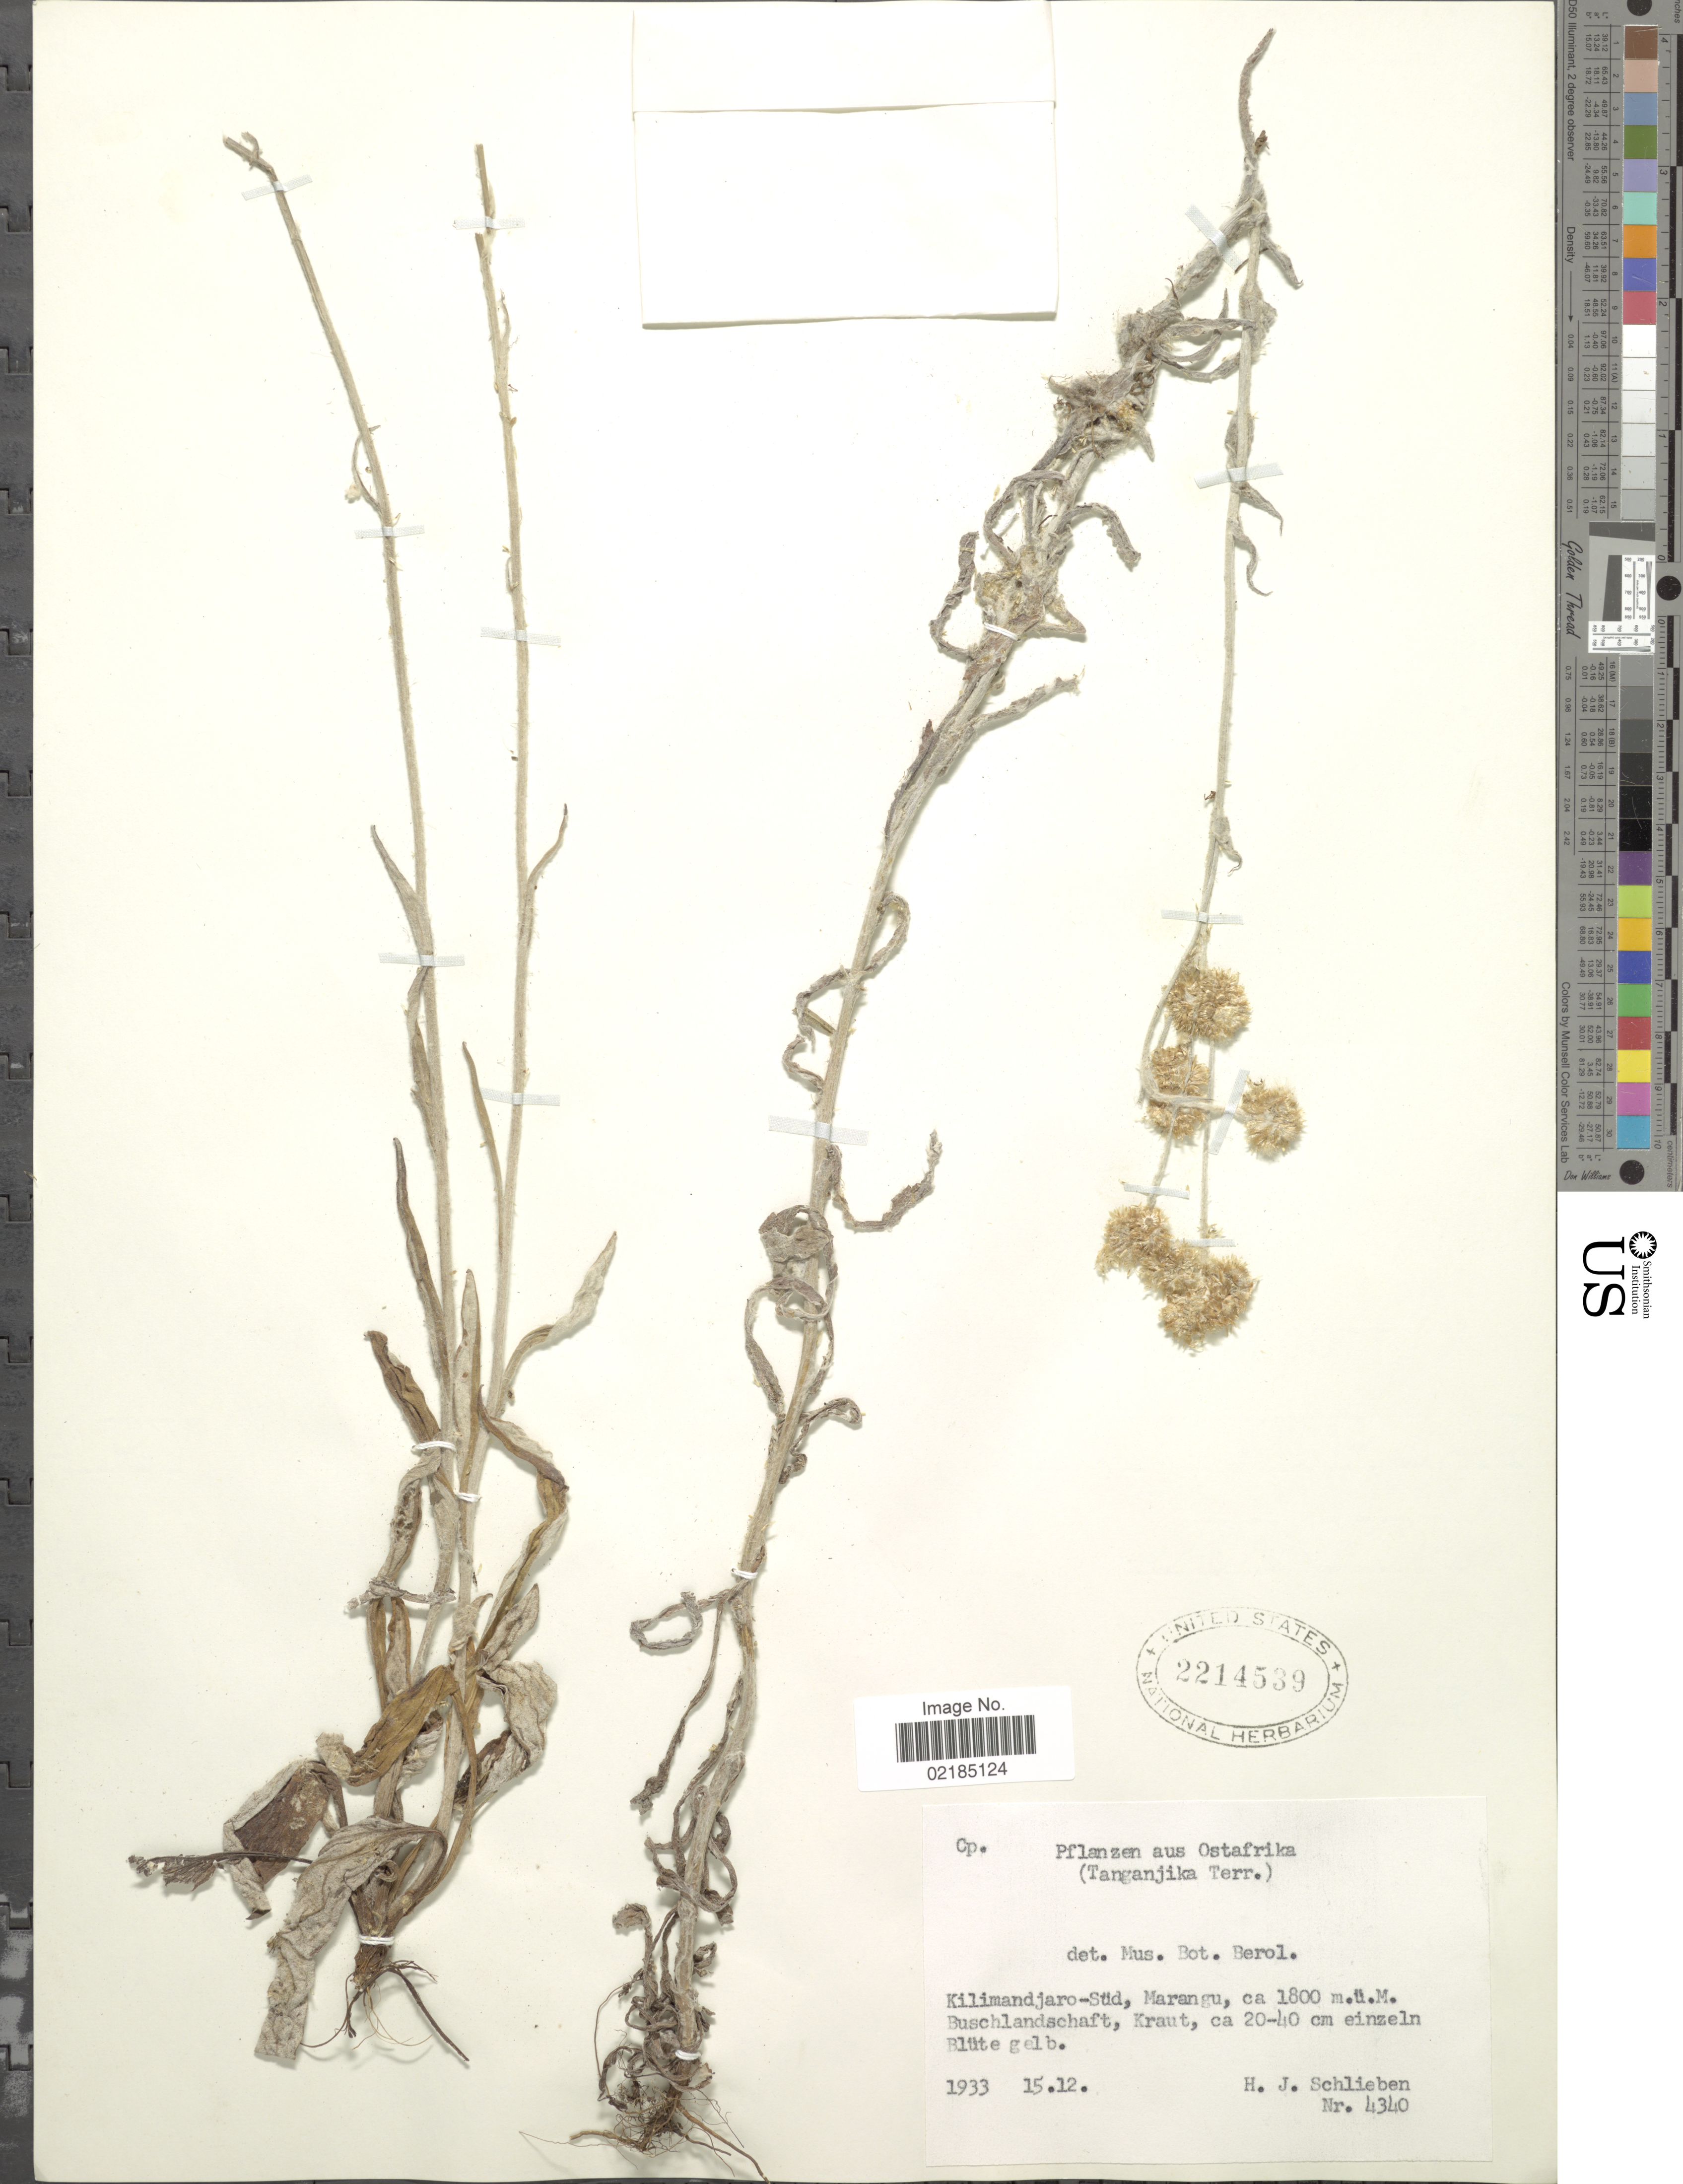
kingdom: Plantae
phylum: Tracheophyta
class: Magnoliopsida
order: Asterales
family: Asteraceae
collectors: H. J. Schlieben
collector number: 4340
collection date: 1933-12-15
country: Tanzania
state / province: Kilimanjaro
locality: Ostafrika. (Tanganjika Terr.). Kilimandjaro-Süd, Marangu. Buschlandschaft, Kraut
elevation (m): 1800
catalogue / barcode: US 2214539